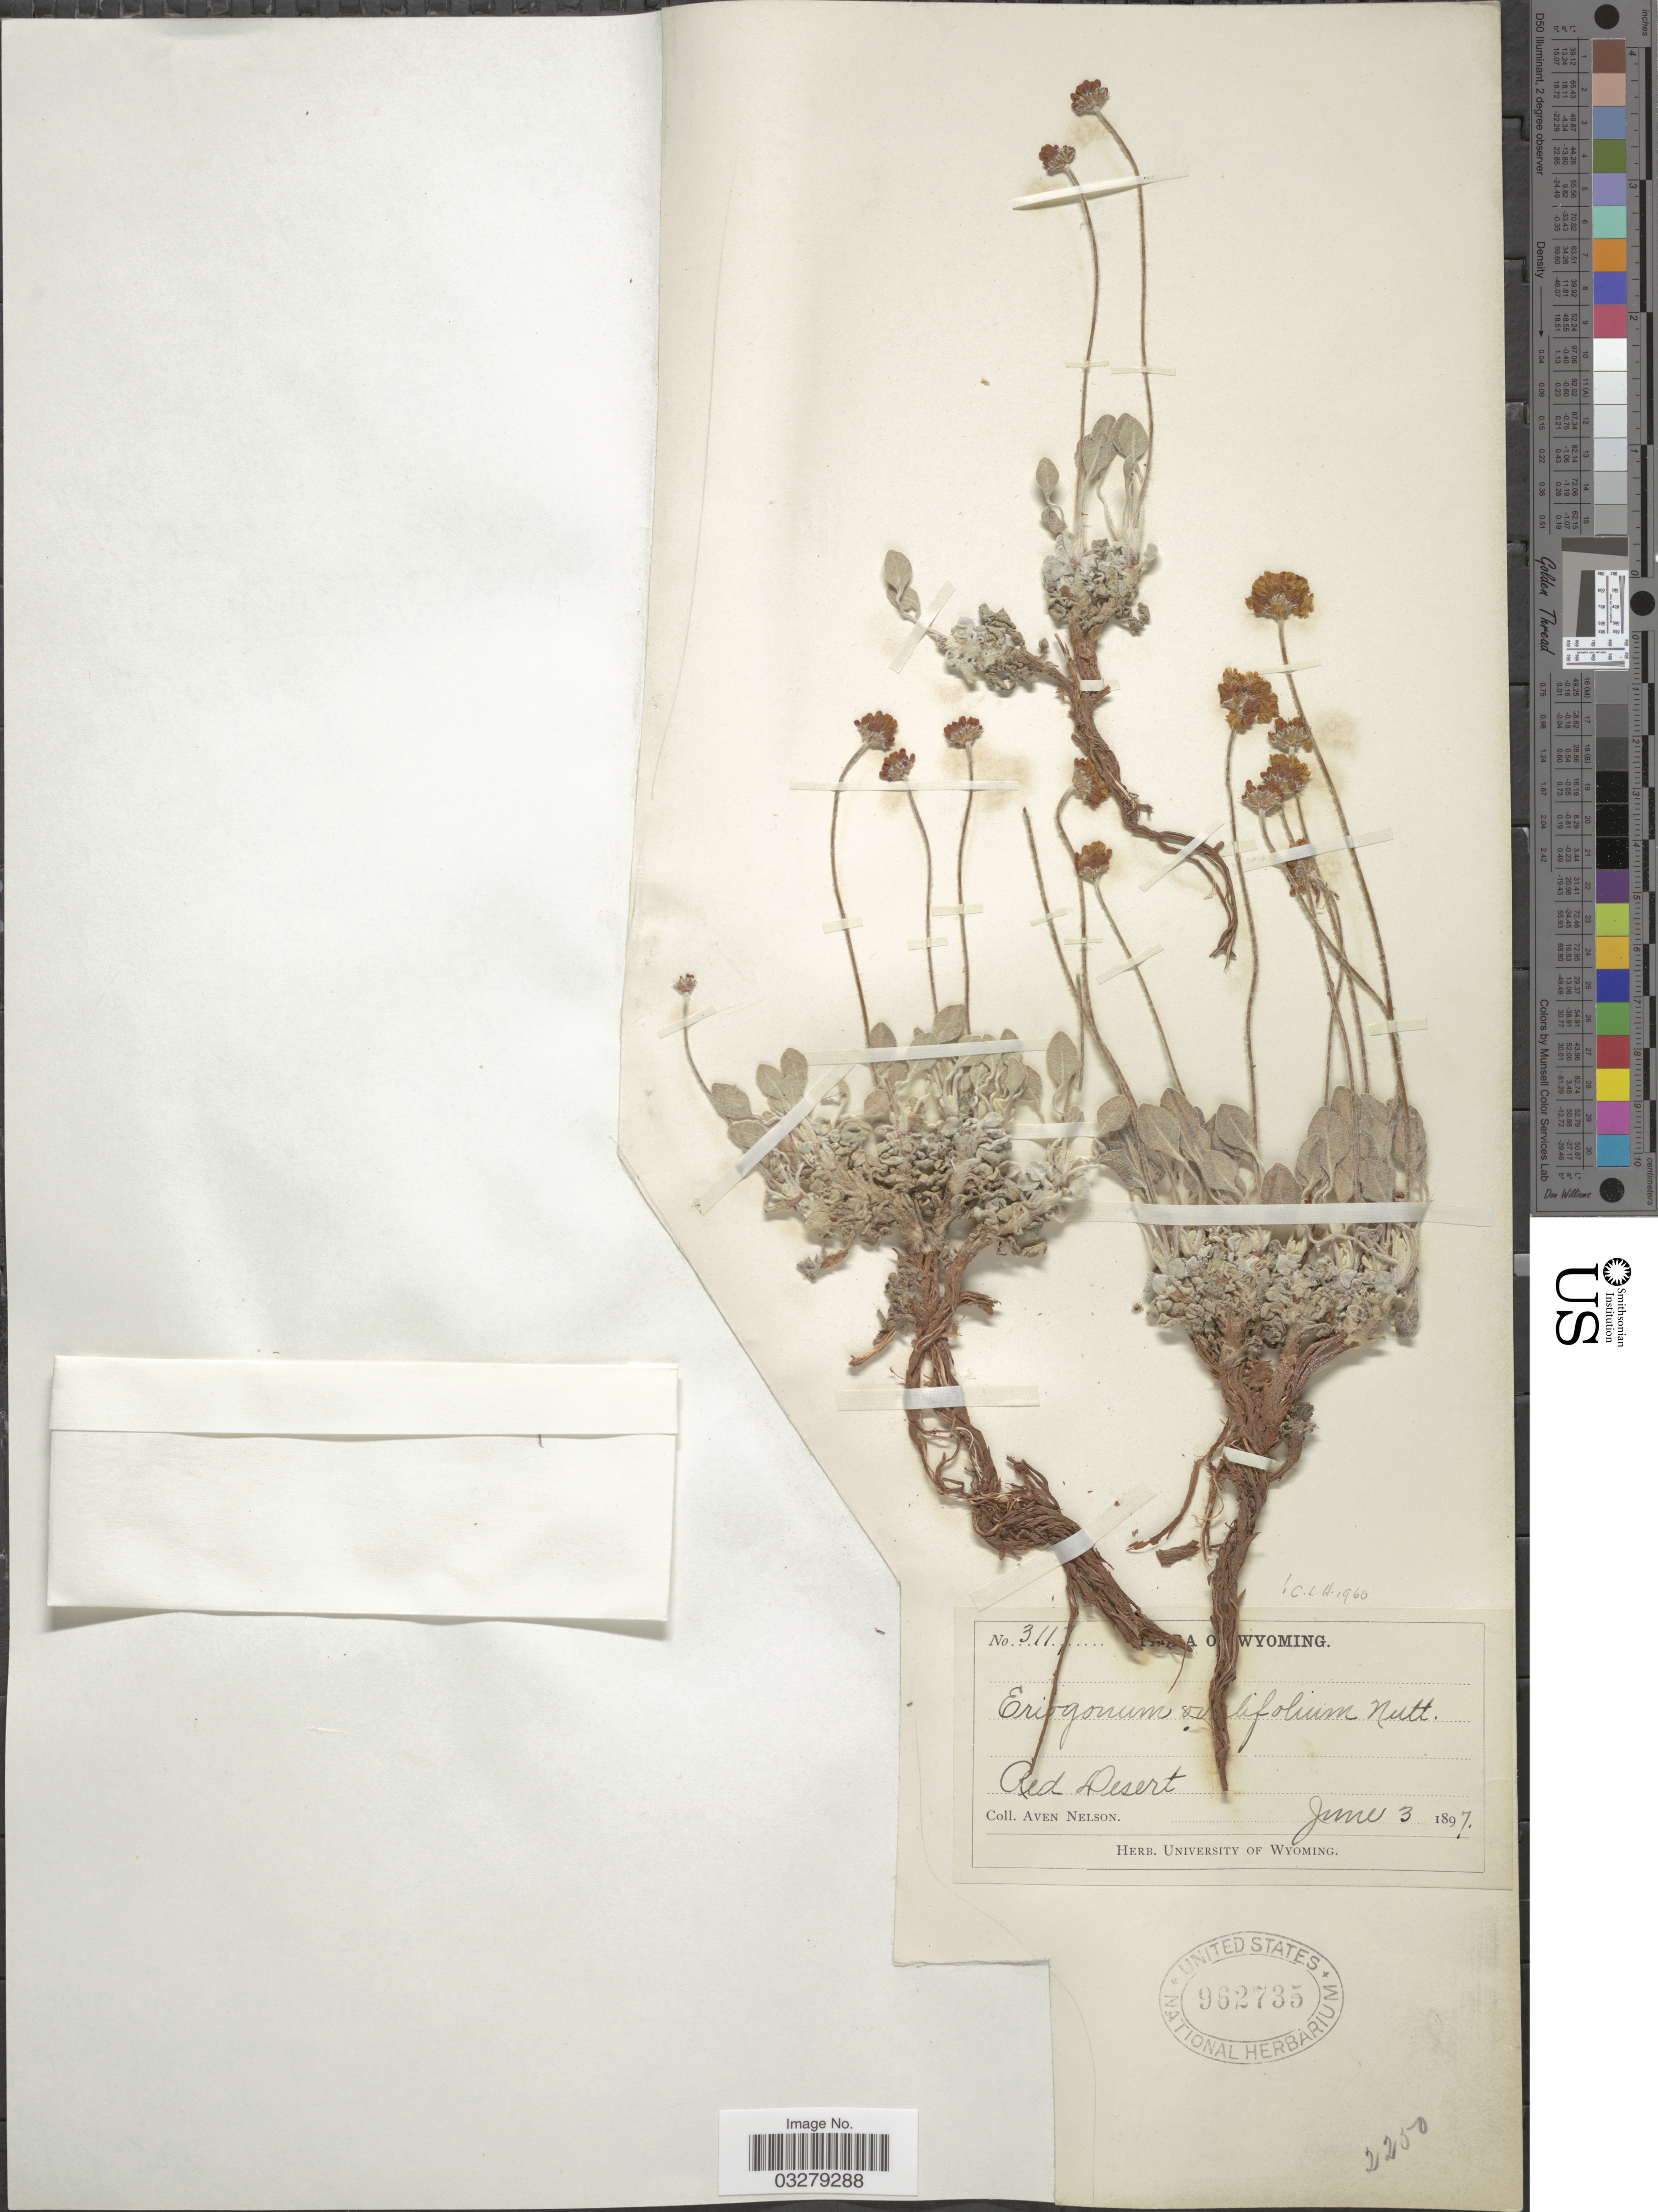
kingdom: Plantae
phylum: Tracheophyta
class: Magnoliopsida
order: Caryophyllales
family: Polygonaceae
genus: Eriogonum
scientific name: Eriogonum ovalifolium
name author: Nutt.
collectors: A. Nelson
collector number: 3117*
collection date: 1897-06-03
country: United States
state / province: Wyoming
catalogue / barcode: US 962735